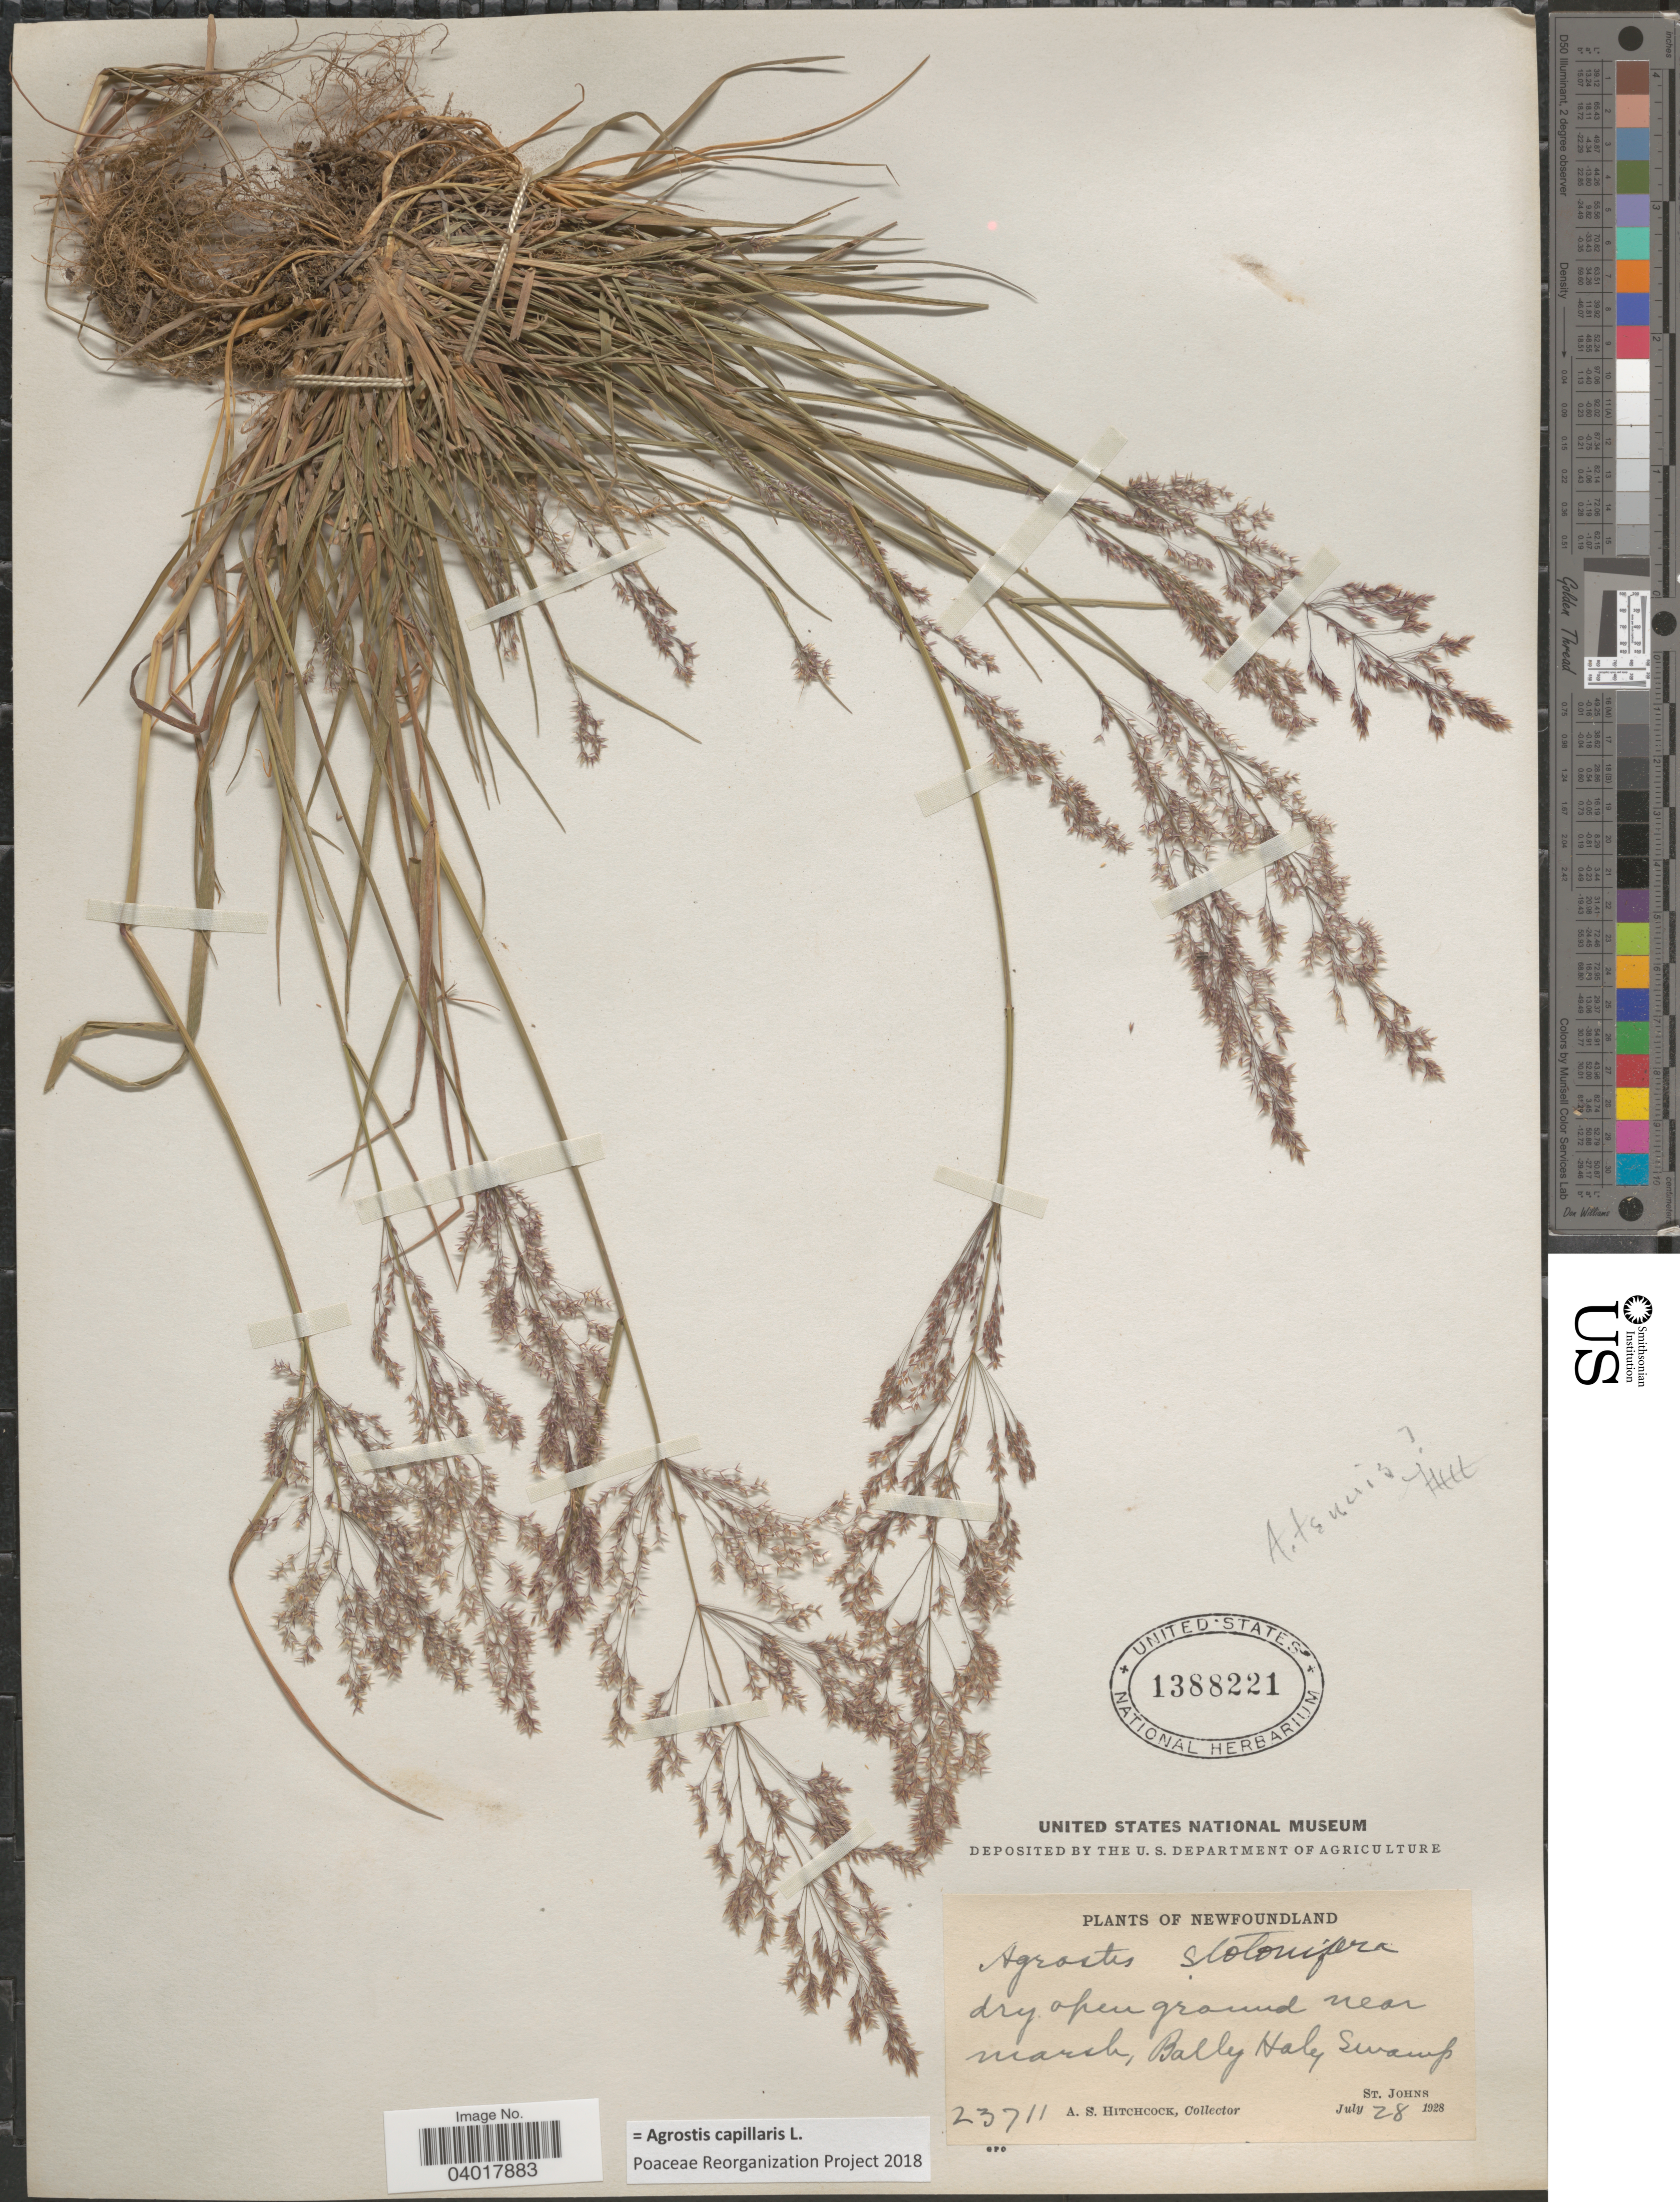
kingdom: Plantae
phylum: Tracheophyta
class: Liliopsida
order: Poales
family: Poaceae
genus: Agrostis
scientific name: Agrostis capillaris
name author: L.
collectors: A. S. Hitchcock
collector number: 23711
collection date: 1928-07-28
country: Canada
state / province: Newfoundland and Labrador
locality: Dry open ground near marsh, Bally Haly Swamp. St. Johns.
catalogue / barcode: US 1388221